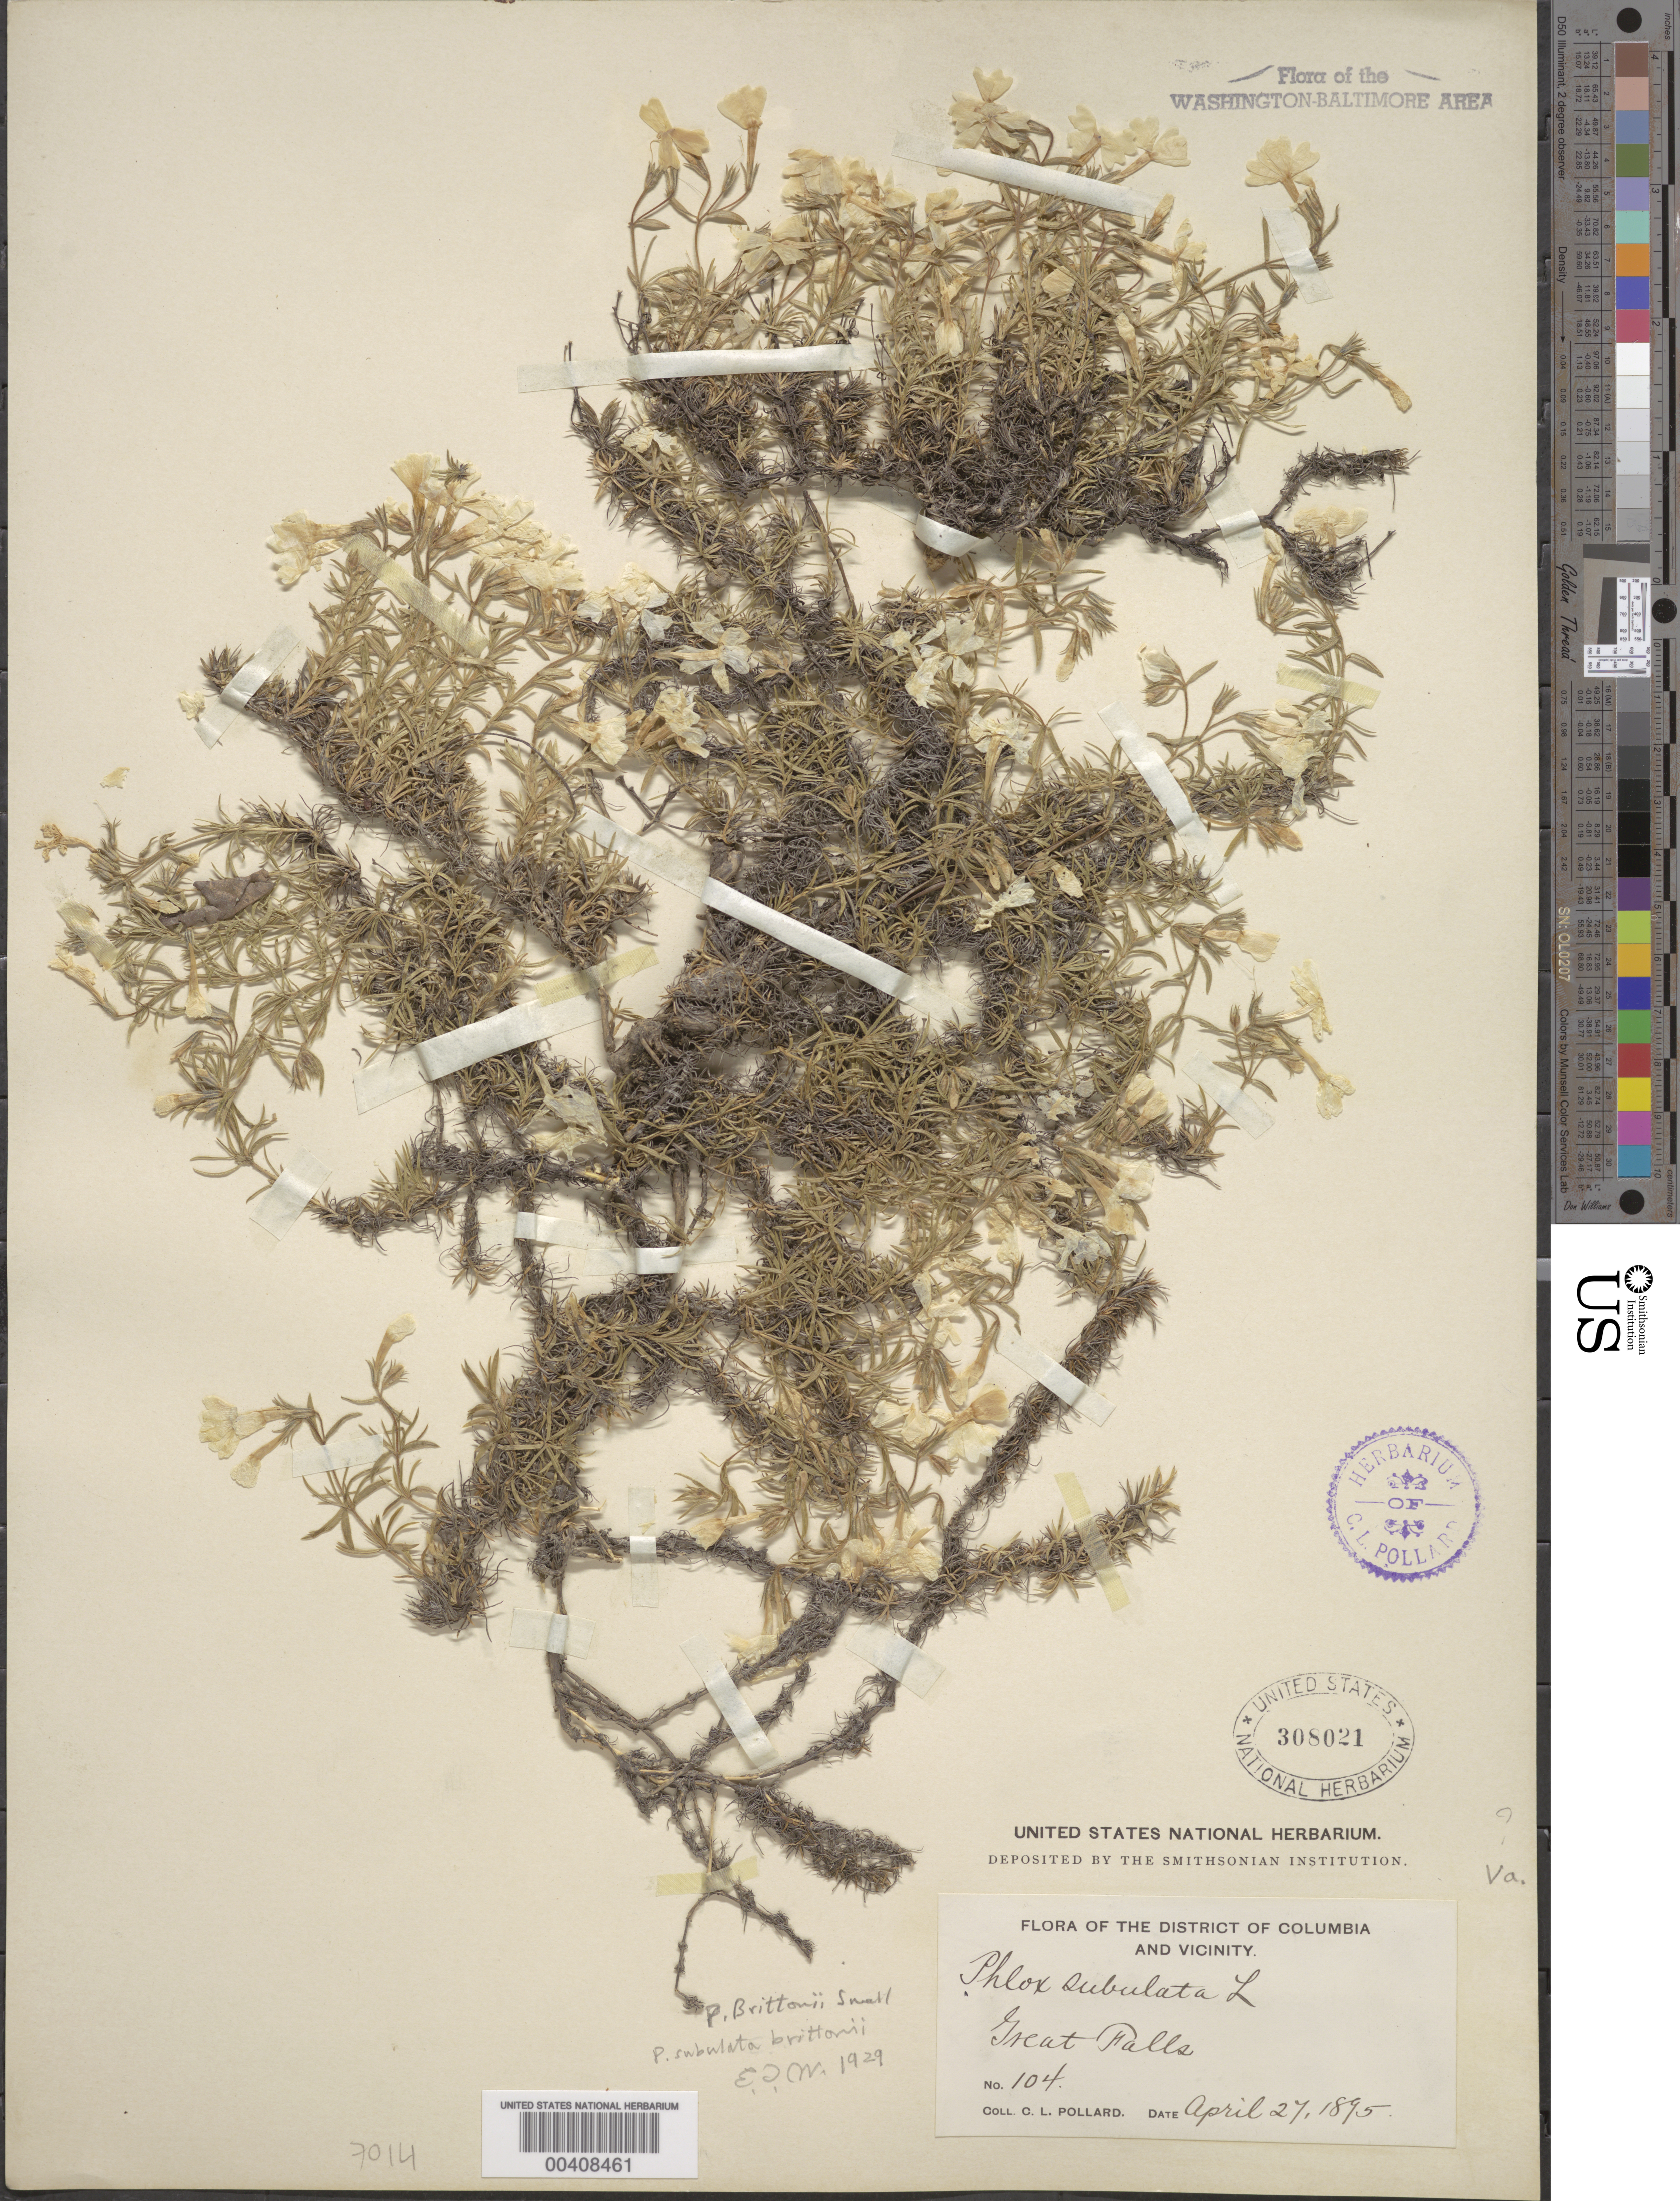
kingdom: Plantae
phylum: Tracheophyta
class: Magnoliopsida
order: Ericales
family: Polemoniaceae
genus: Phlox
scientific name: Phlox subulata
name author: L.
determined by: Wherry, E. T.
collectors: C. L. Pollard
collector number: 104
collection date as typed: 27 Apr 1895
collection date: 1895-04-27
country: United States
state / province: Virginia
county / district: Fairfax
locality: Great Falls C. and O. Canal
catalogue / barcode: US 308021